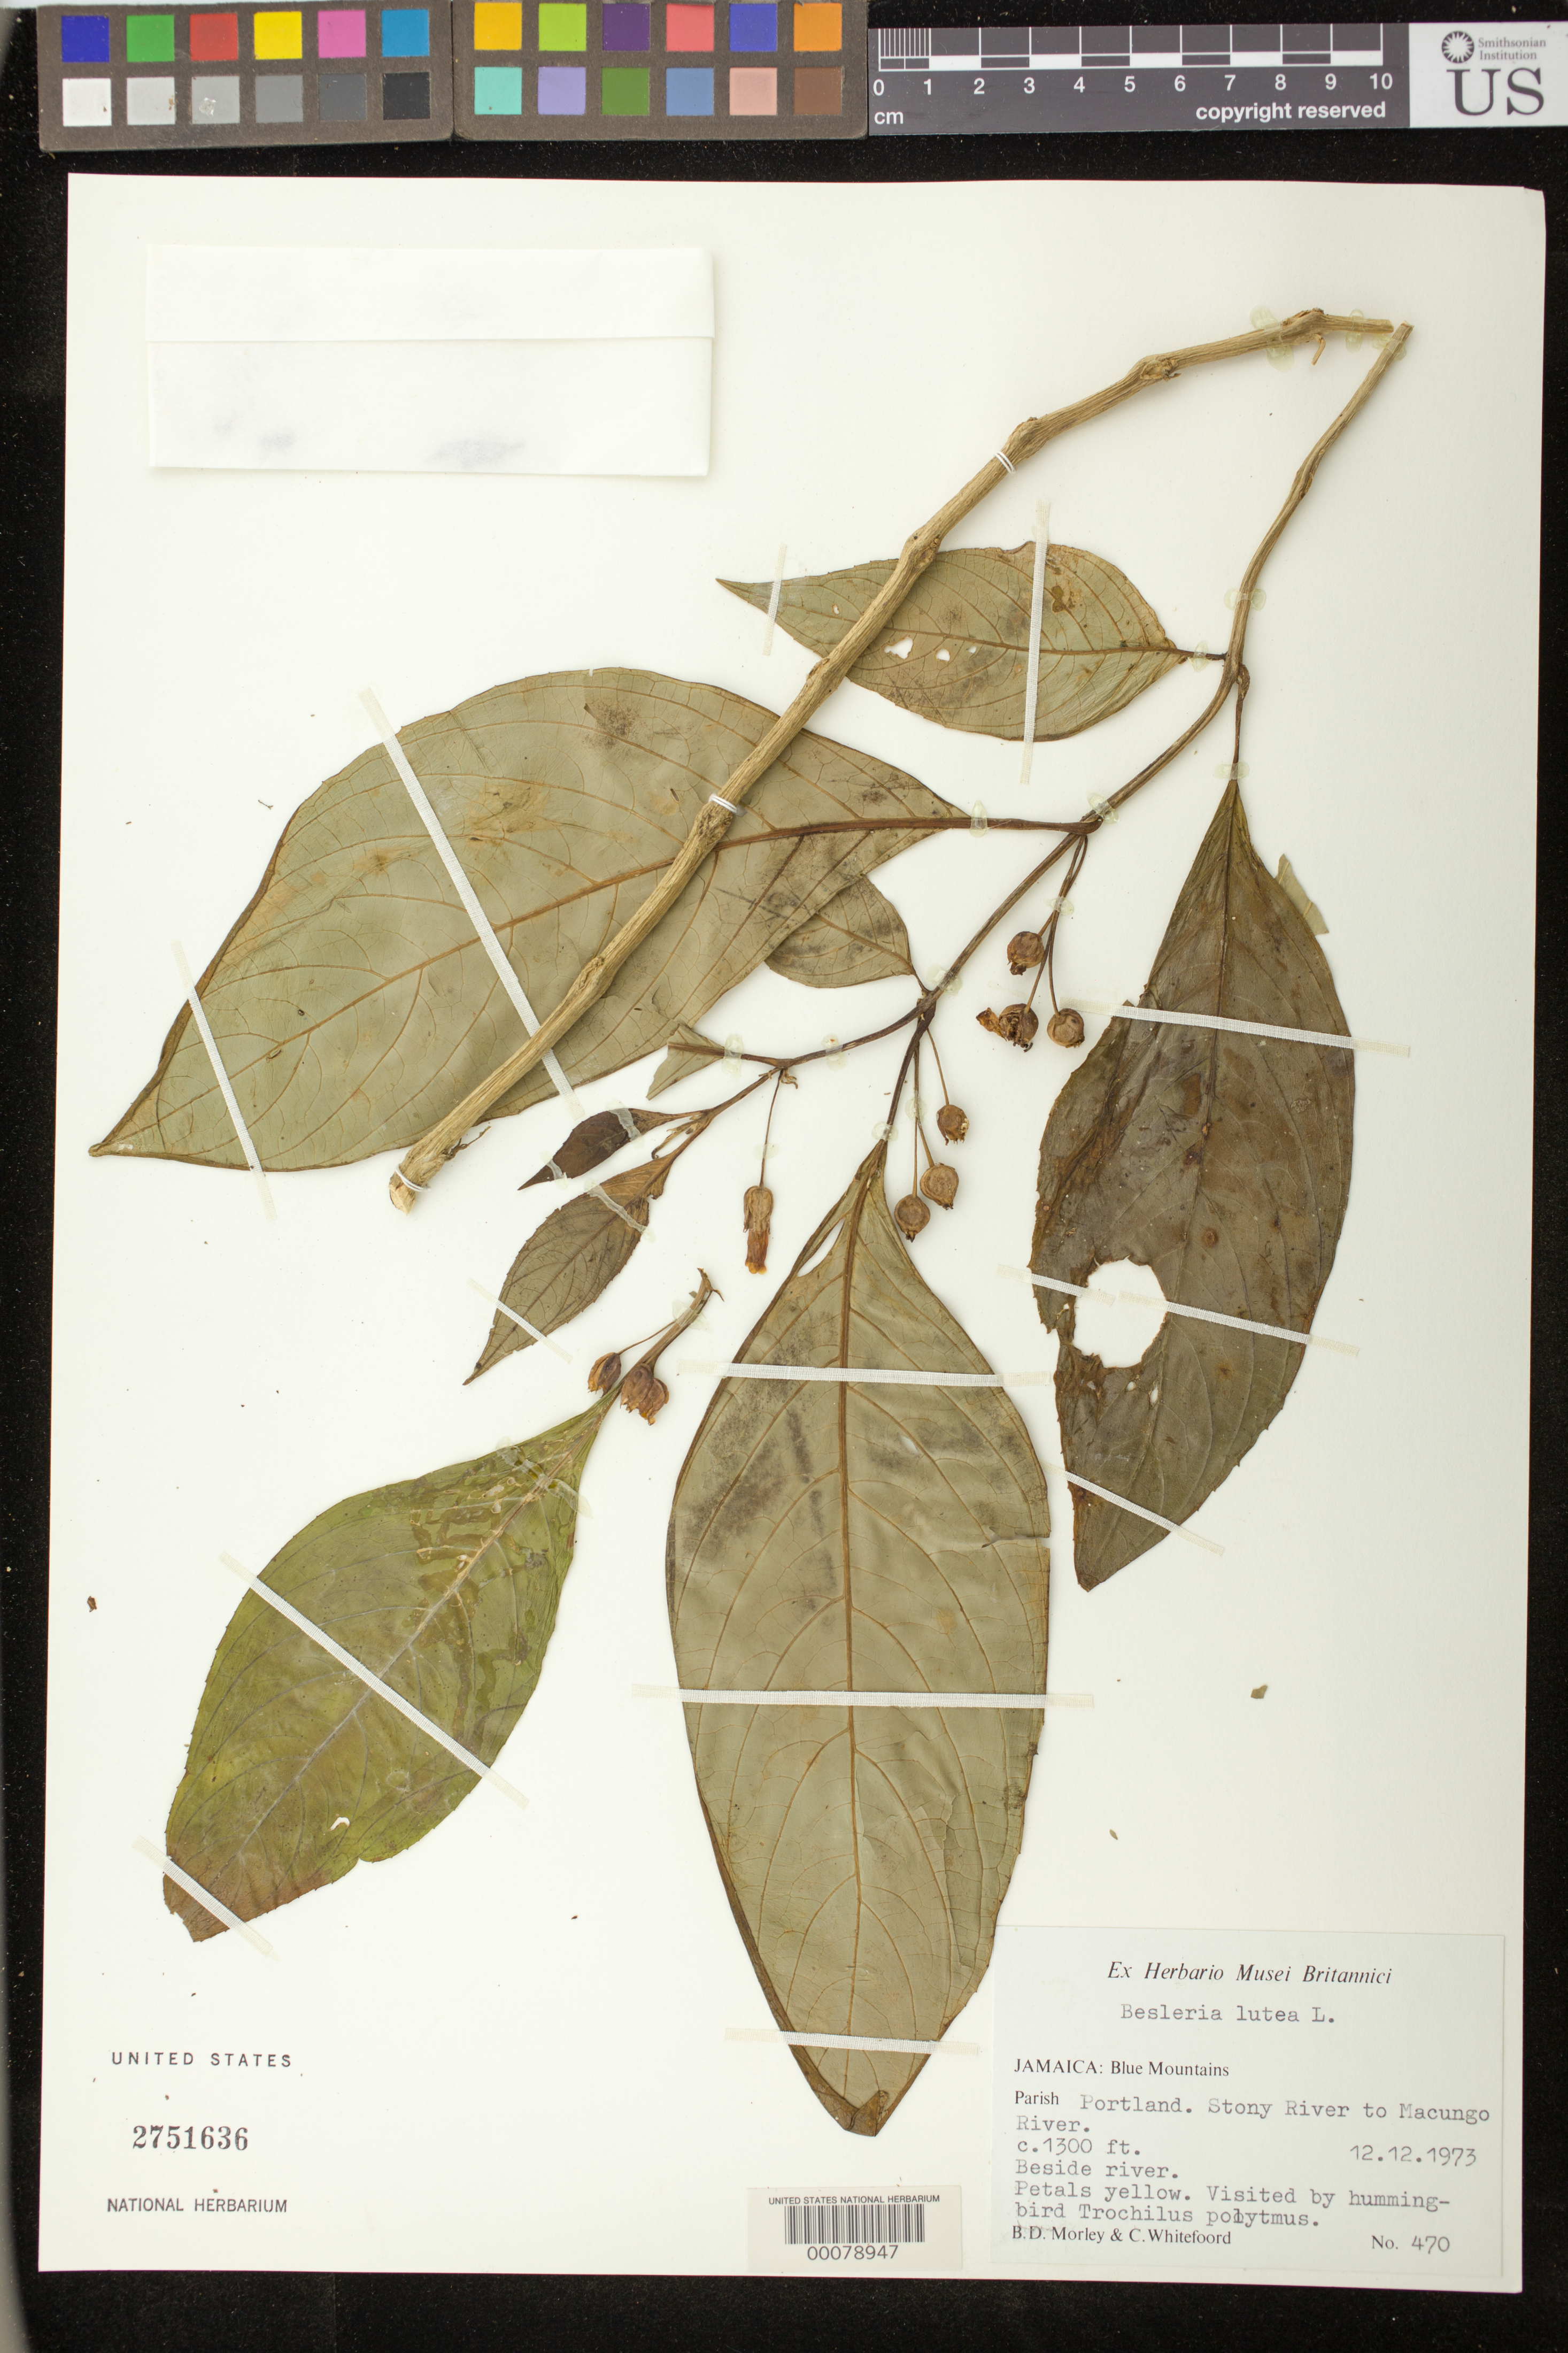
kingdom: Plantae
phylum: Tracheophyta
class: Magnoliopsida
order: Lamiales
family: Gesneriaceae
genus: Besleria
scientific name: Besleria lutea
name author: L.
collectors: B. D. Morley & C. Whitefoord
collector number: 470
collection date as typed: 12 Dec 1973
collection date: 1973-12-12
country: Jamaica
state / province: Portland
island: Jamaica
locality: Stony River to Macungo River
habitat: Beside river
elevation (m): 396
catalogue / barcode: US 2751636